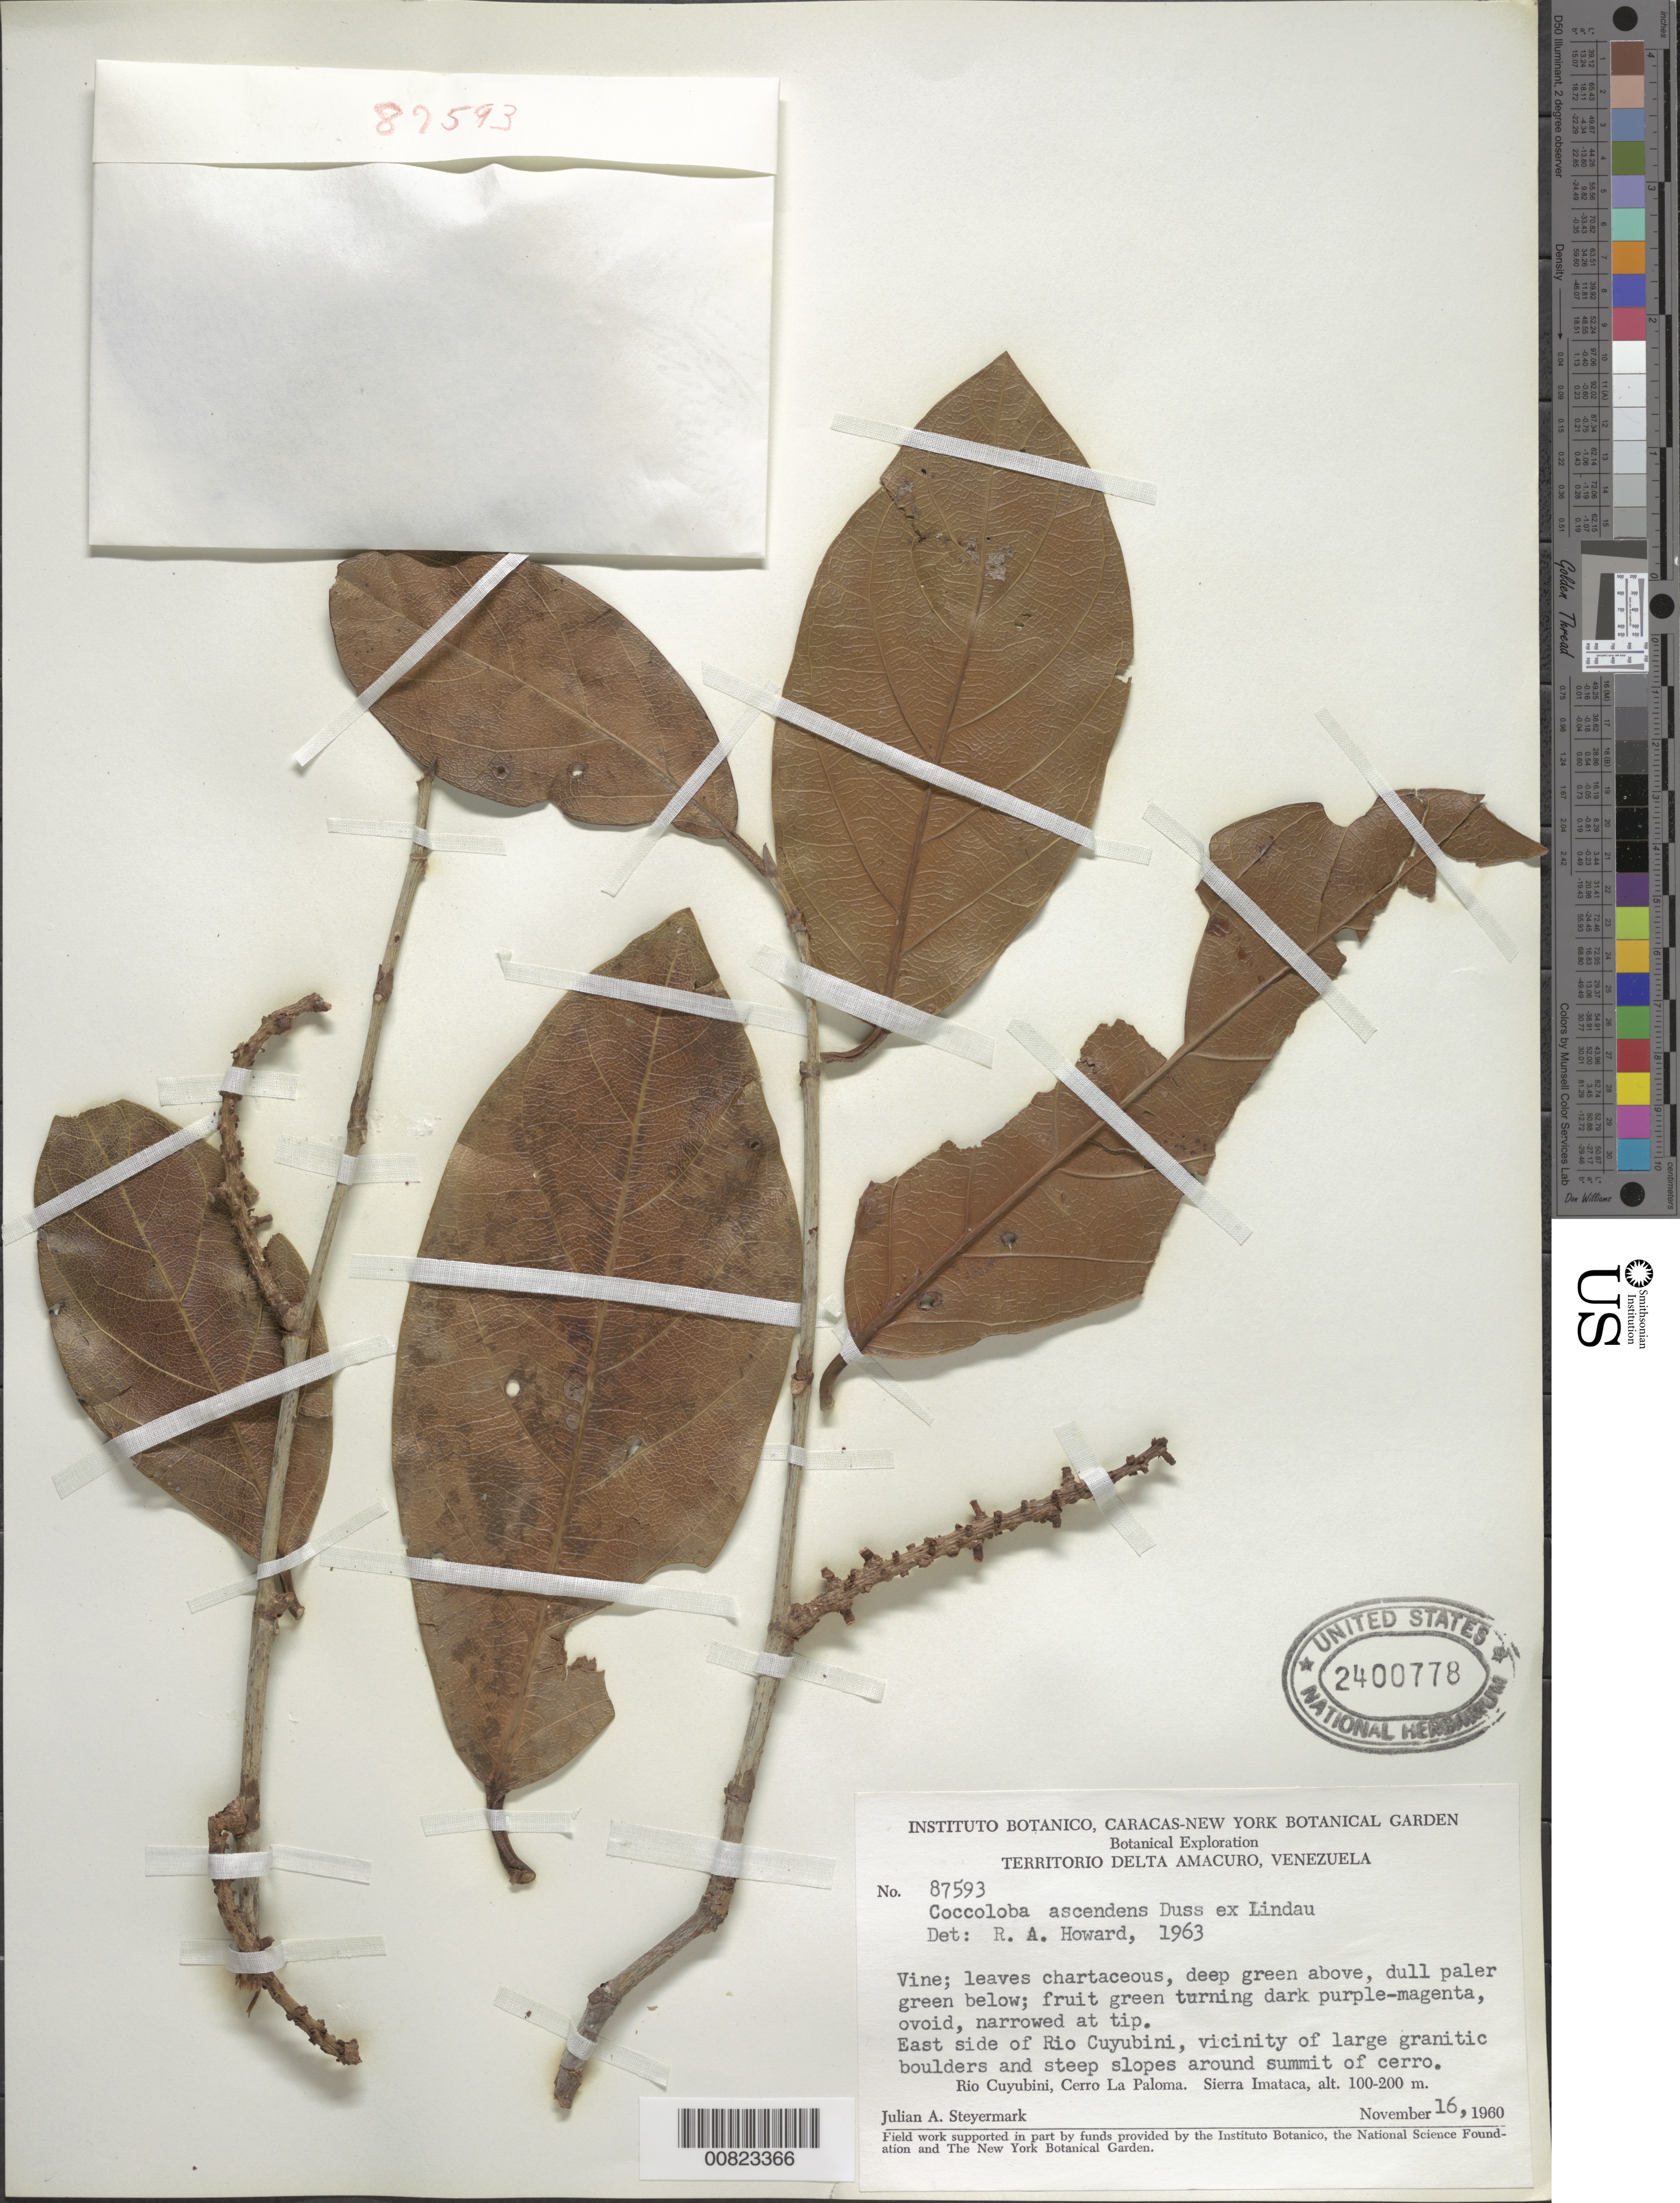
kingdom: Plantae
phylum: Tracheophyta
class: Magnoliopsida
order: Caryophyllales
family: Polygonaceae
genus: Coccoloba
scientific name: Coccoloba ascendens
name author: Duss ex Lindau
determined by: Howard, R. A.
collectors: J. Steyermark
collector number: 87593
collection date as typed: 16-Nov-60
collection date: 1960-11-16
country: Venezuela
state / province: Delta Amacuro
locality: Río Cuyubini, E side; Cerro La Paloma, Sierra Imataca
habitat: East side of river, vicinity of large granitic boulders and steep slopes around summit of cerro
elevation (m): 100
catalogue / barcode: US 2400778